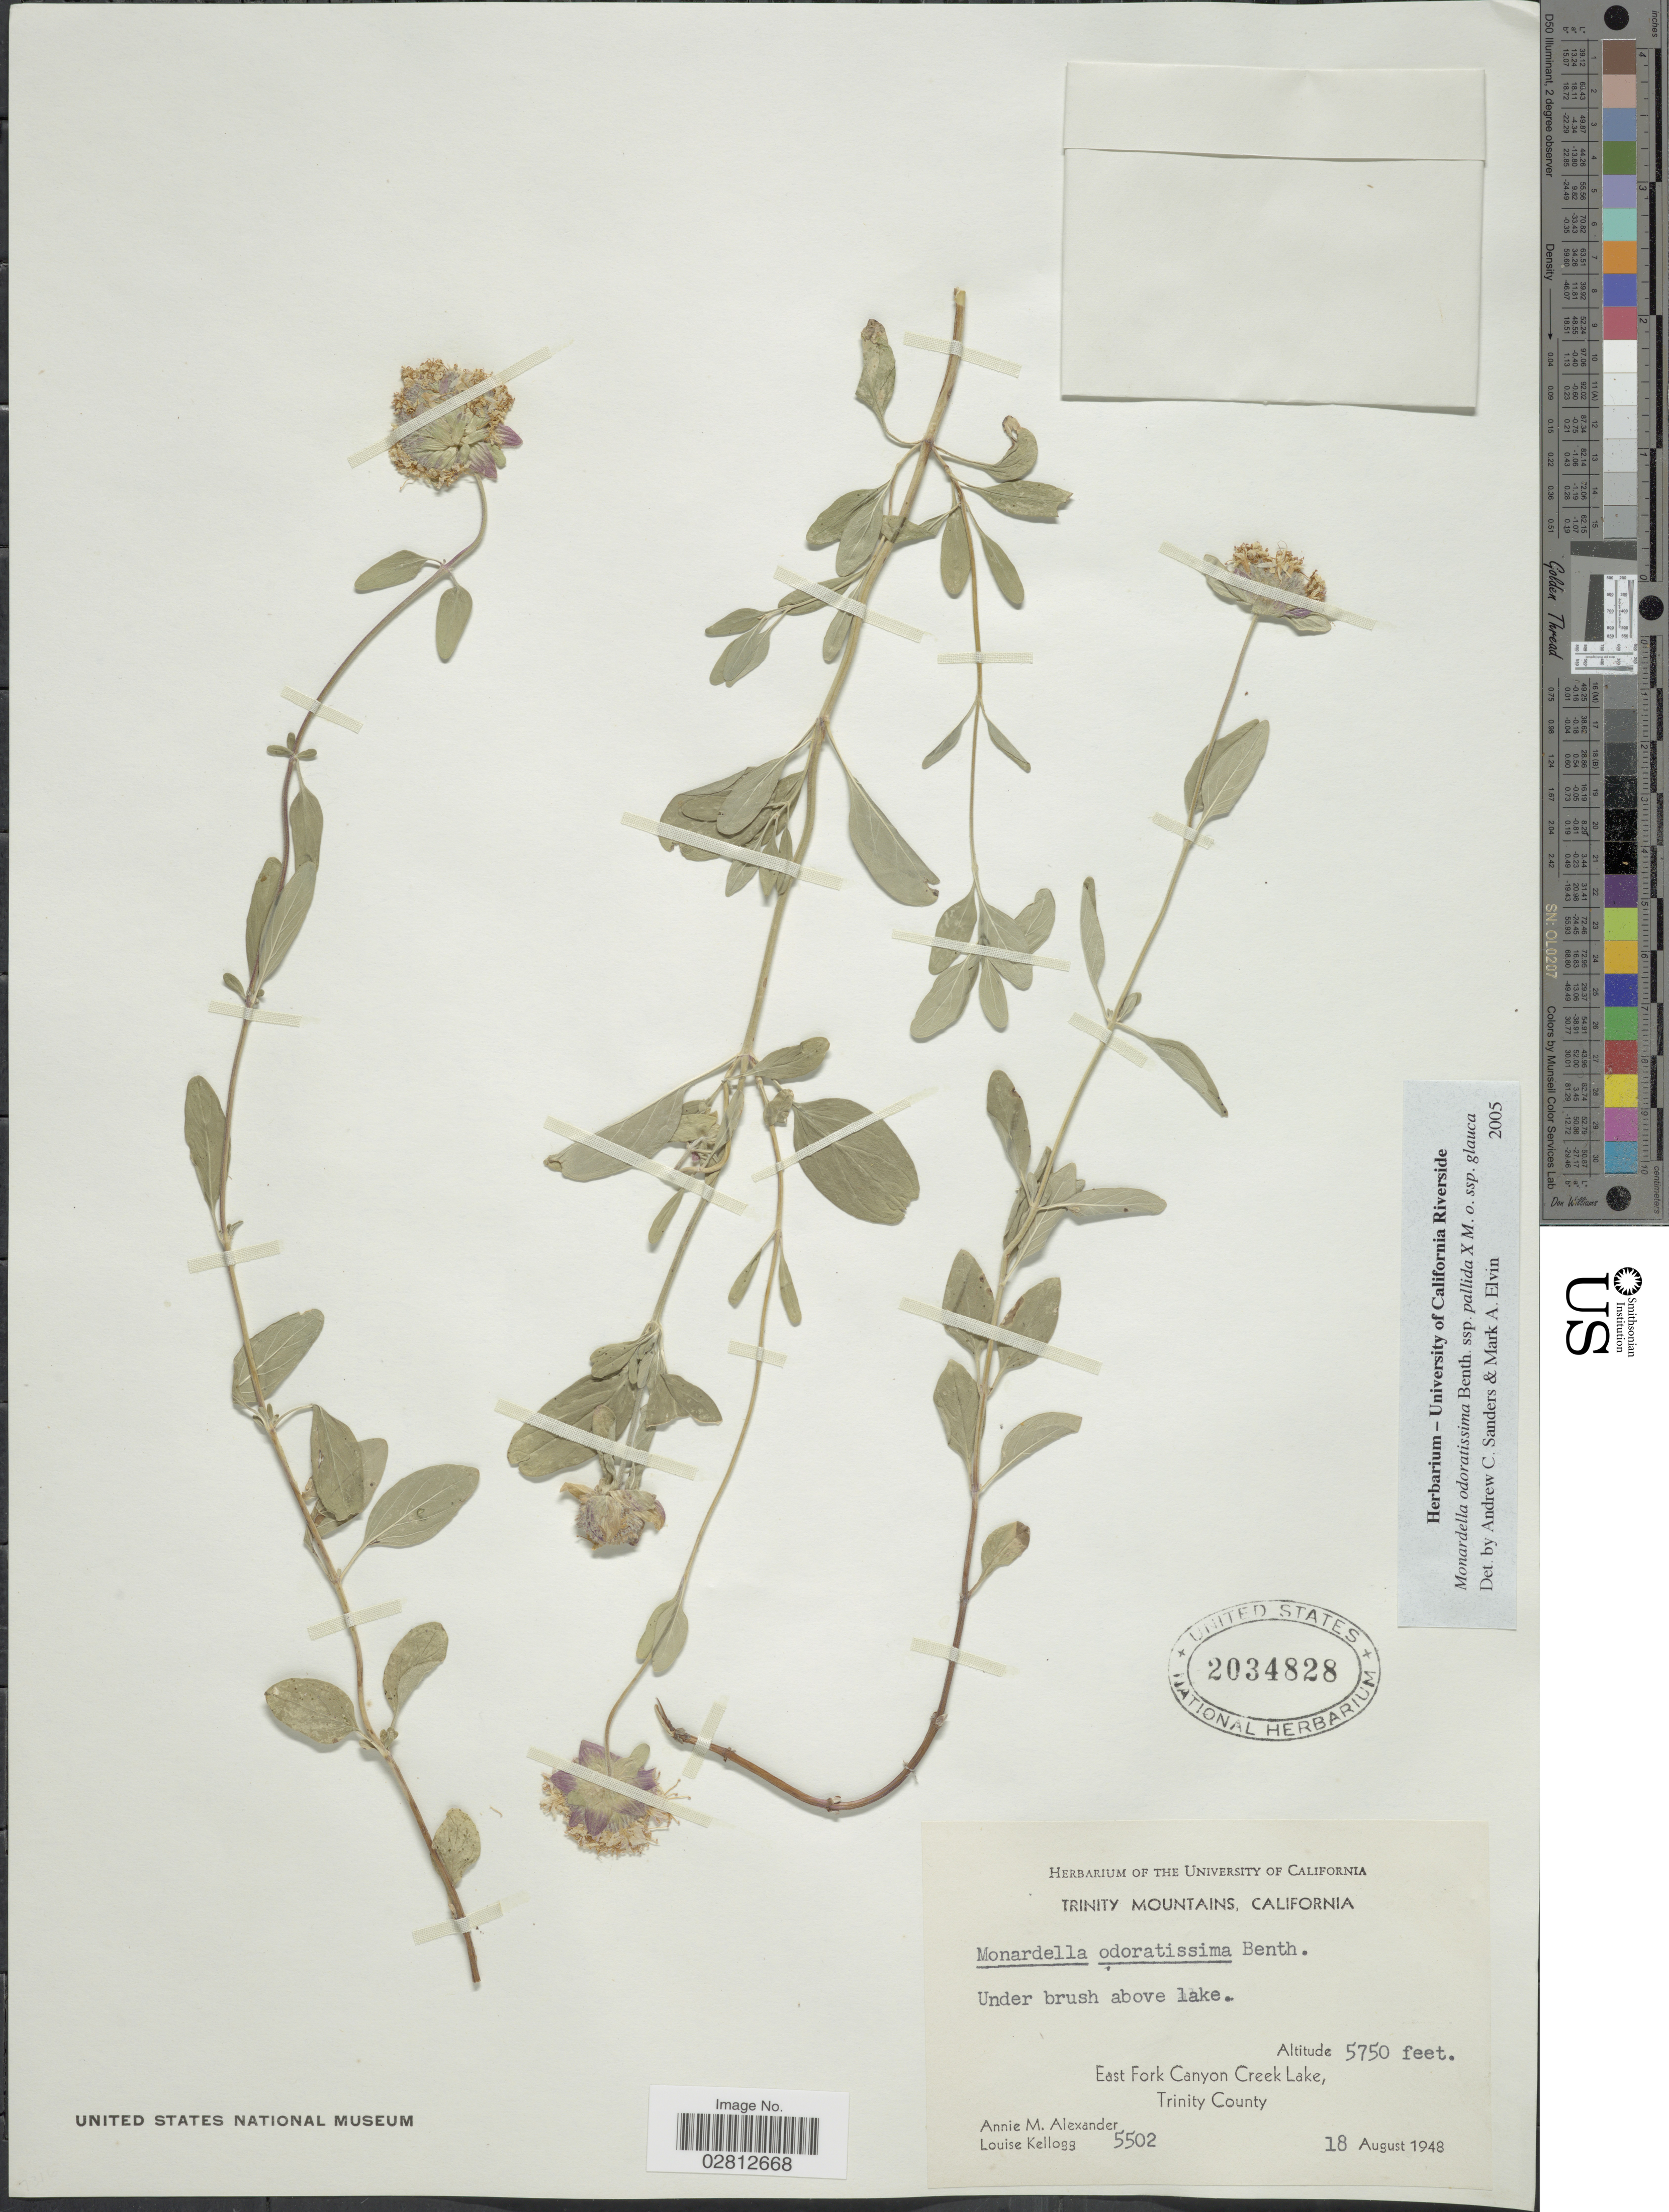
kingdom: Plantae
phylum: Tracheophyta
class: Magnoliopsida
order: Lamiales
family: Lamiaceae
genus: Monardella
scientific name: Monardella odoratissima subsp. pallida x M. odoratissima subsp. obispoensis (Hoover) Brunell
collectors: A. M. Alexander & L. Kellogg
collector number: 5502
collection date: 1948-08-18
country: United States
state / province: California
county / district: Trinity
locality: Trinity Mountains, under brush above lake, East Fork Canyon Creek Lake, Trinity County.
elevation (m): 1753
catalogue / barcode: US 2034828